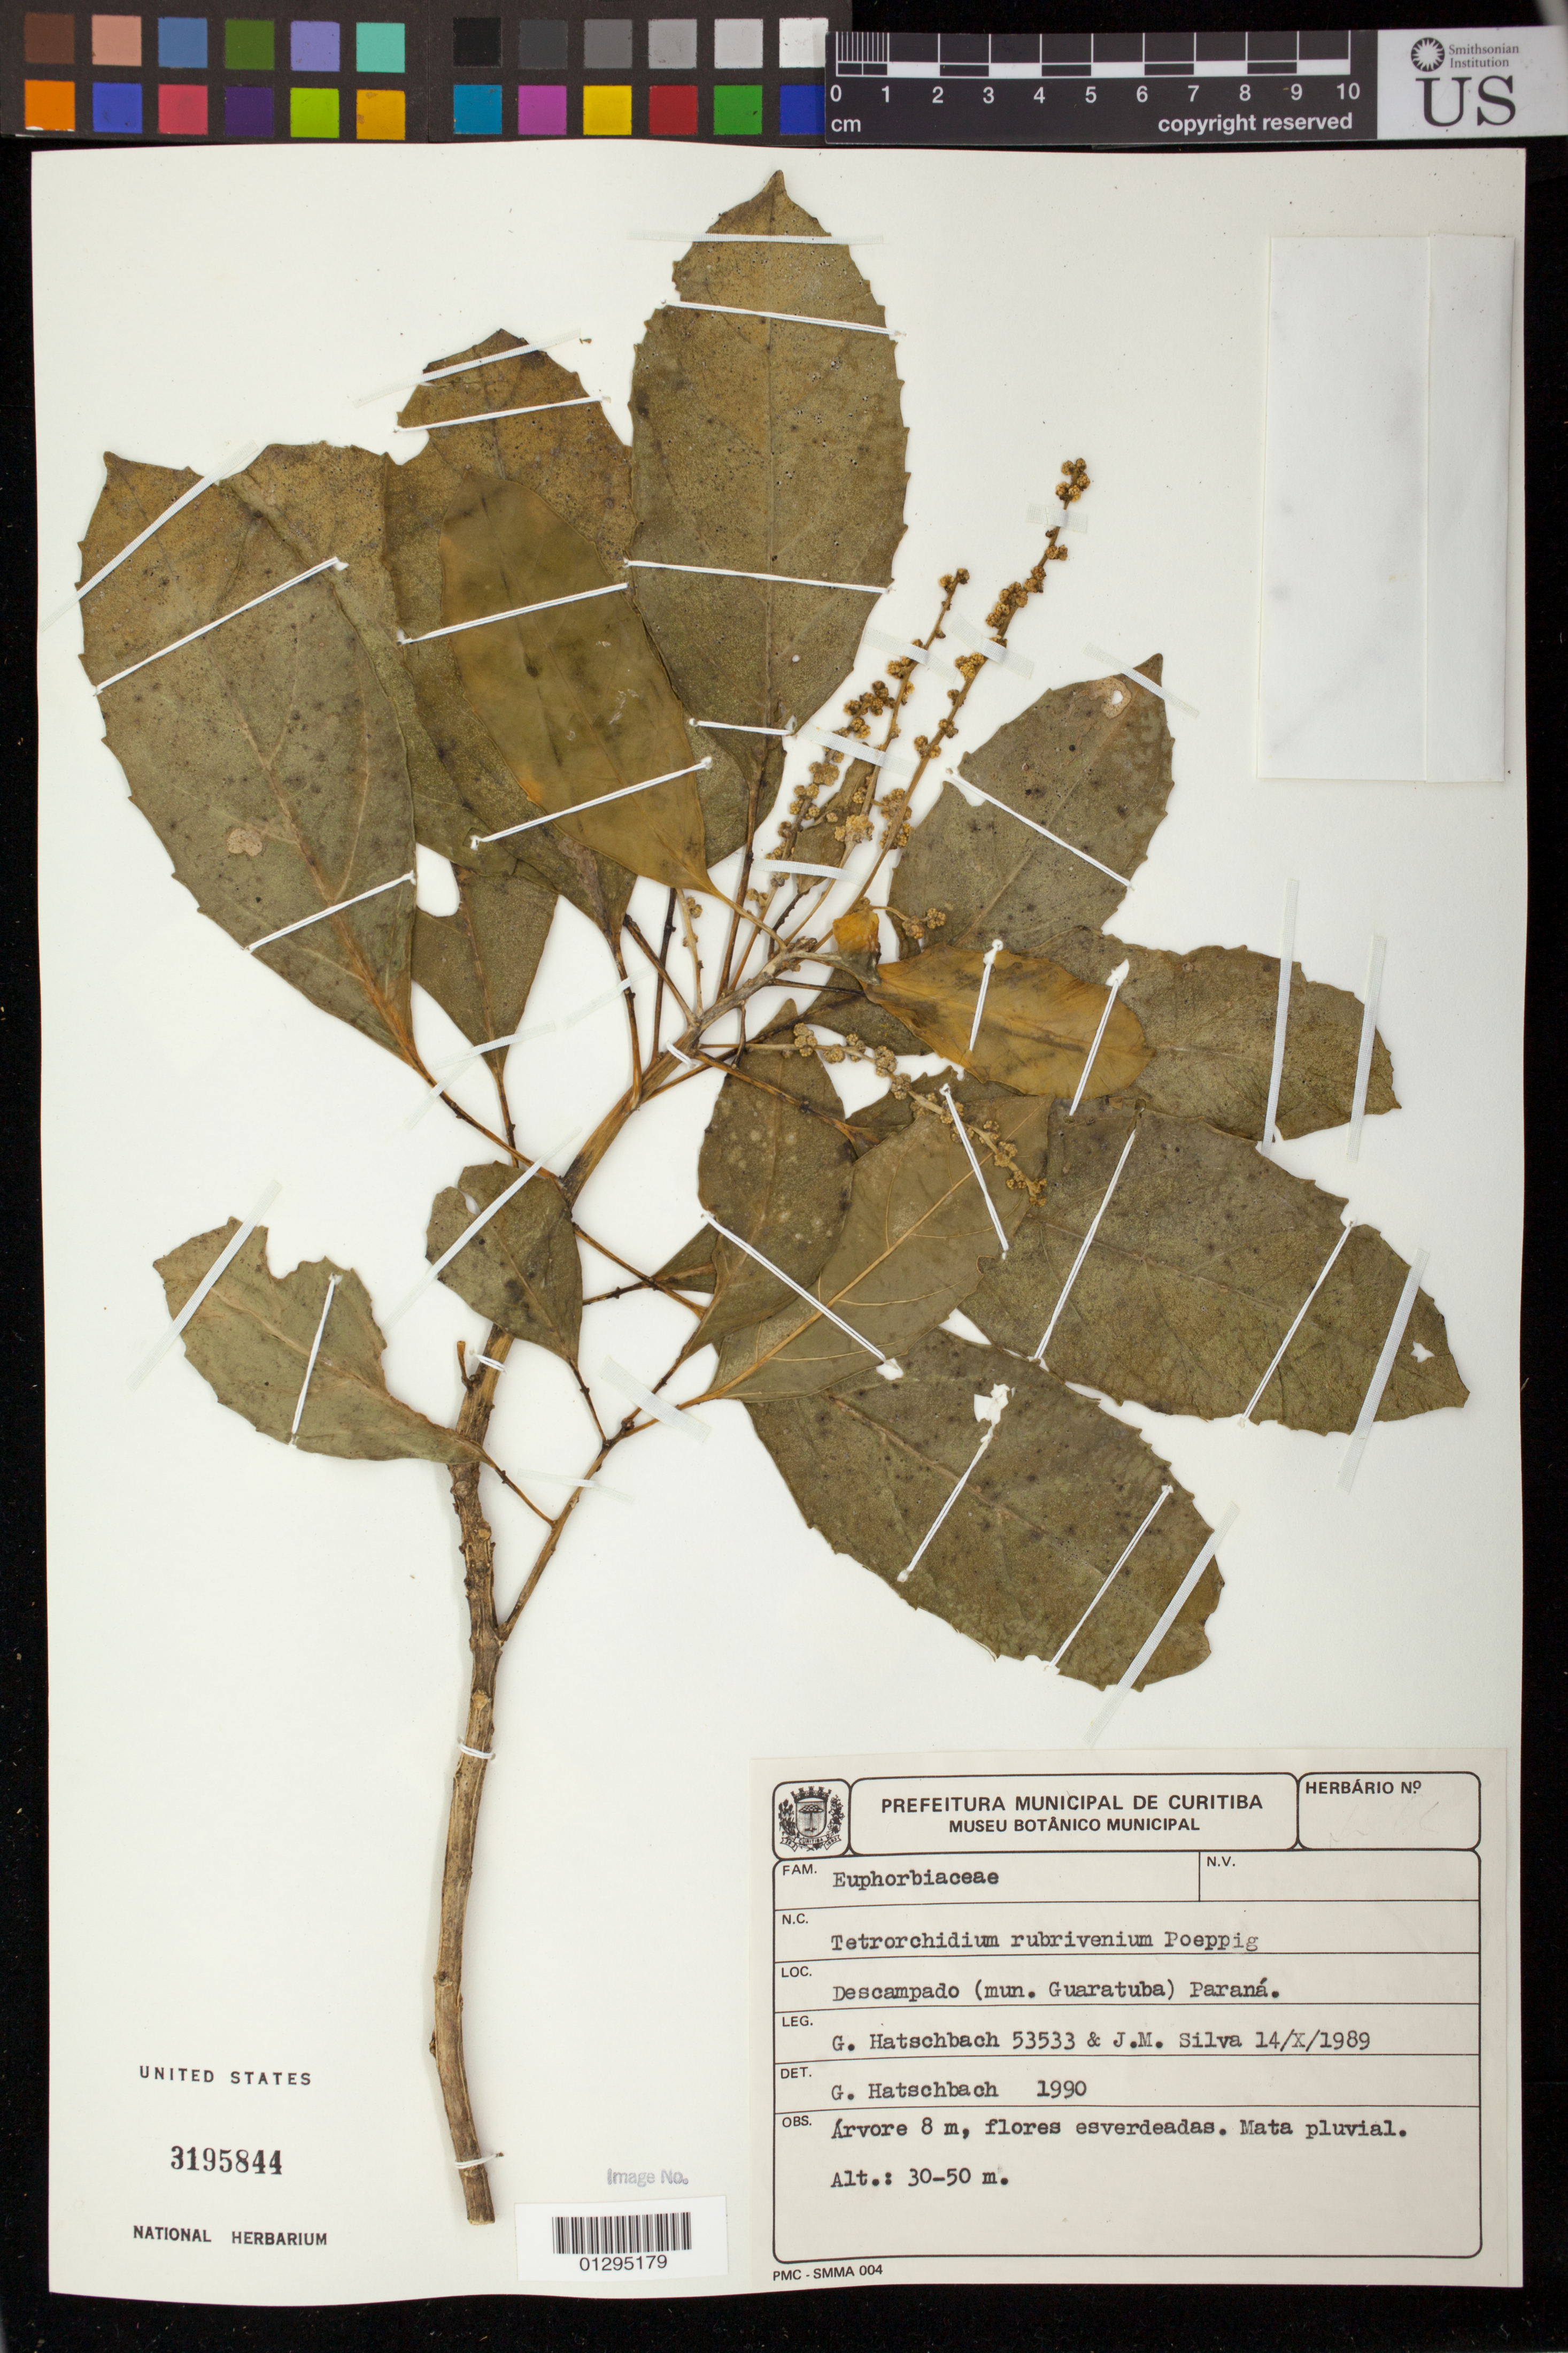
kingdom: Plantae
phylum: Tracheophyta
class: Magnoliopsida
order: Malpighiales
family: Euphorbiaceae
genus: Tetrorchidium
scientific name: Tetrorchidium rubrivenium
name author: Poepp.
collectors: G. Hatschbach & J. M. Silva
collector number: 53533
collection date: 1989-10-14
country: Brazil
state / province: Paraná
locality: Descampado (municipality Guaratuba)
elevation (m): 30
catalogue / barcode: US 3195844